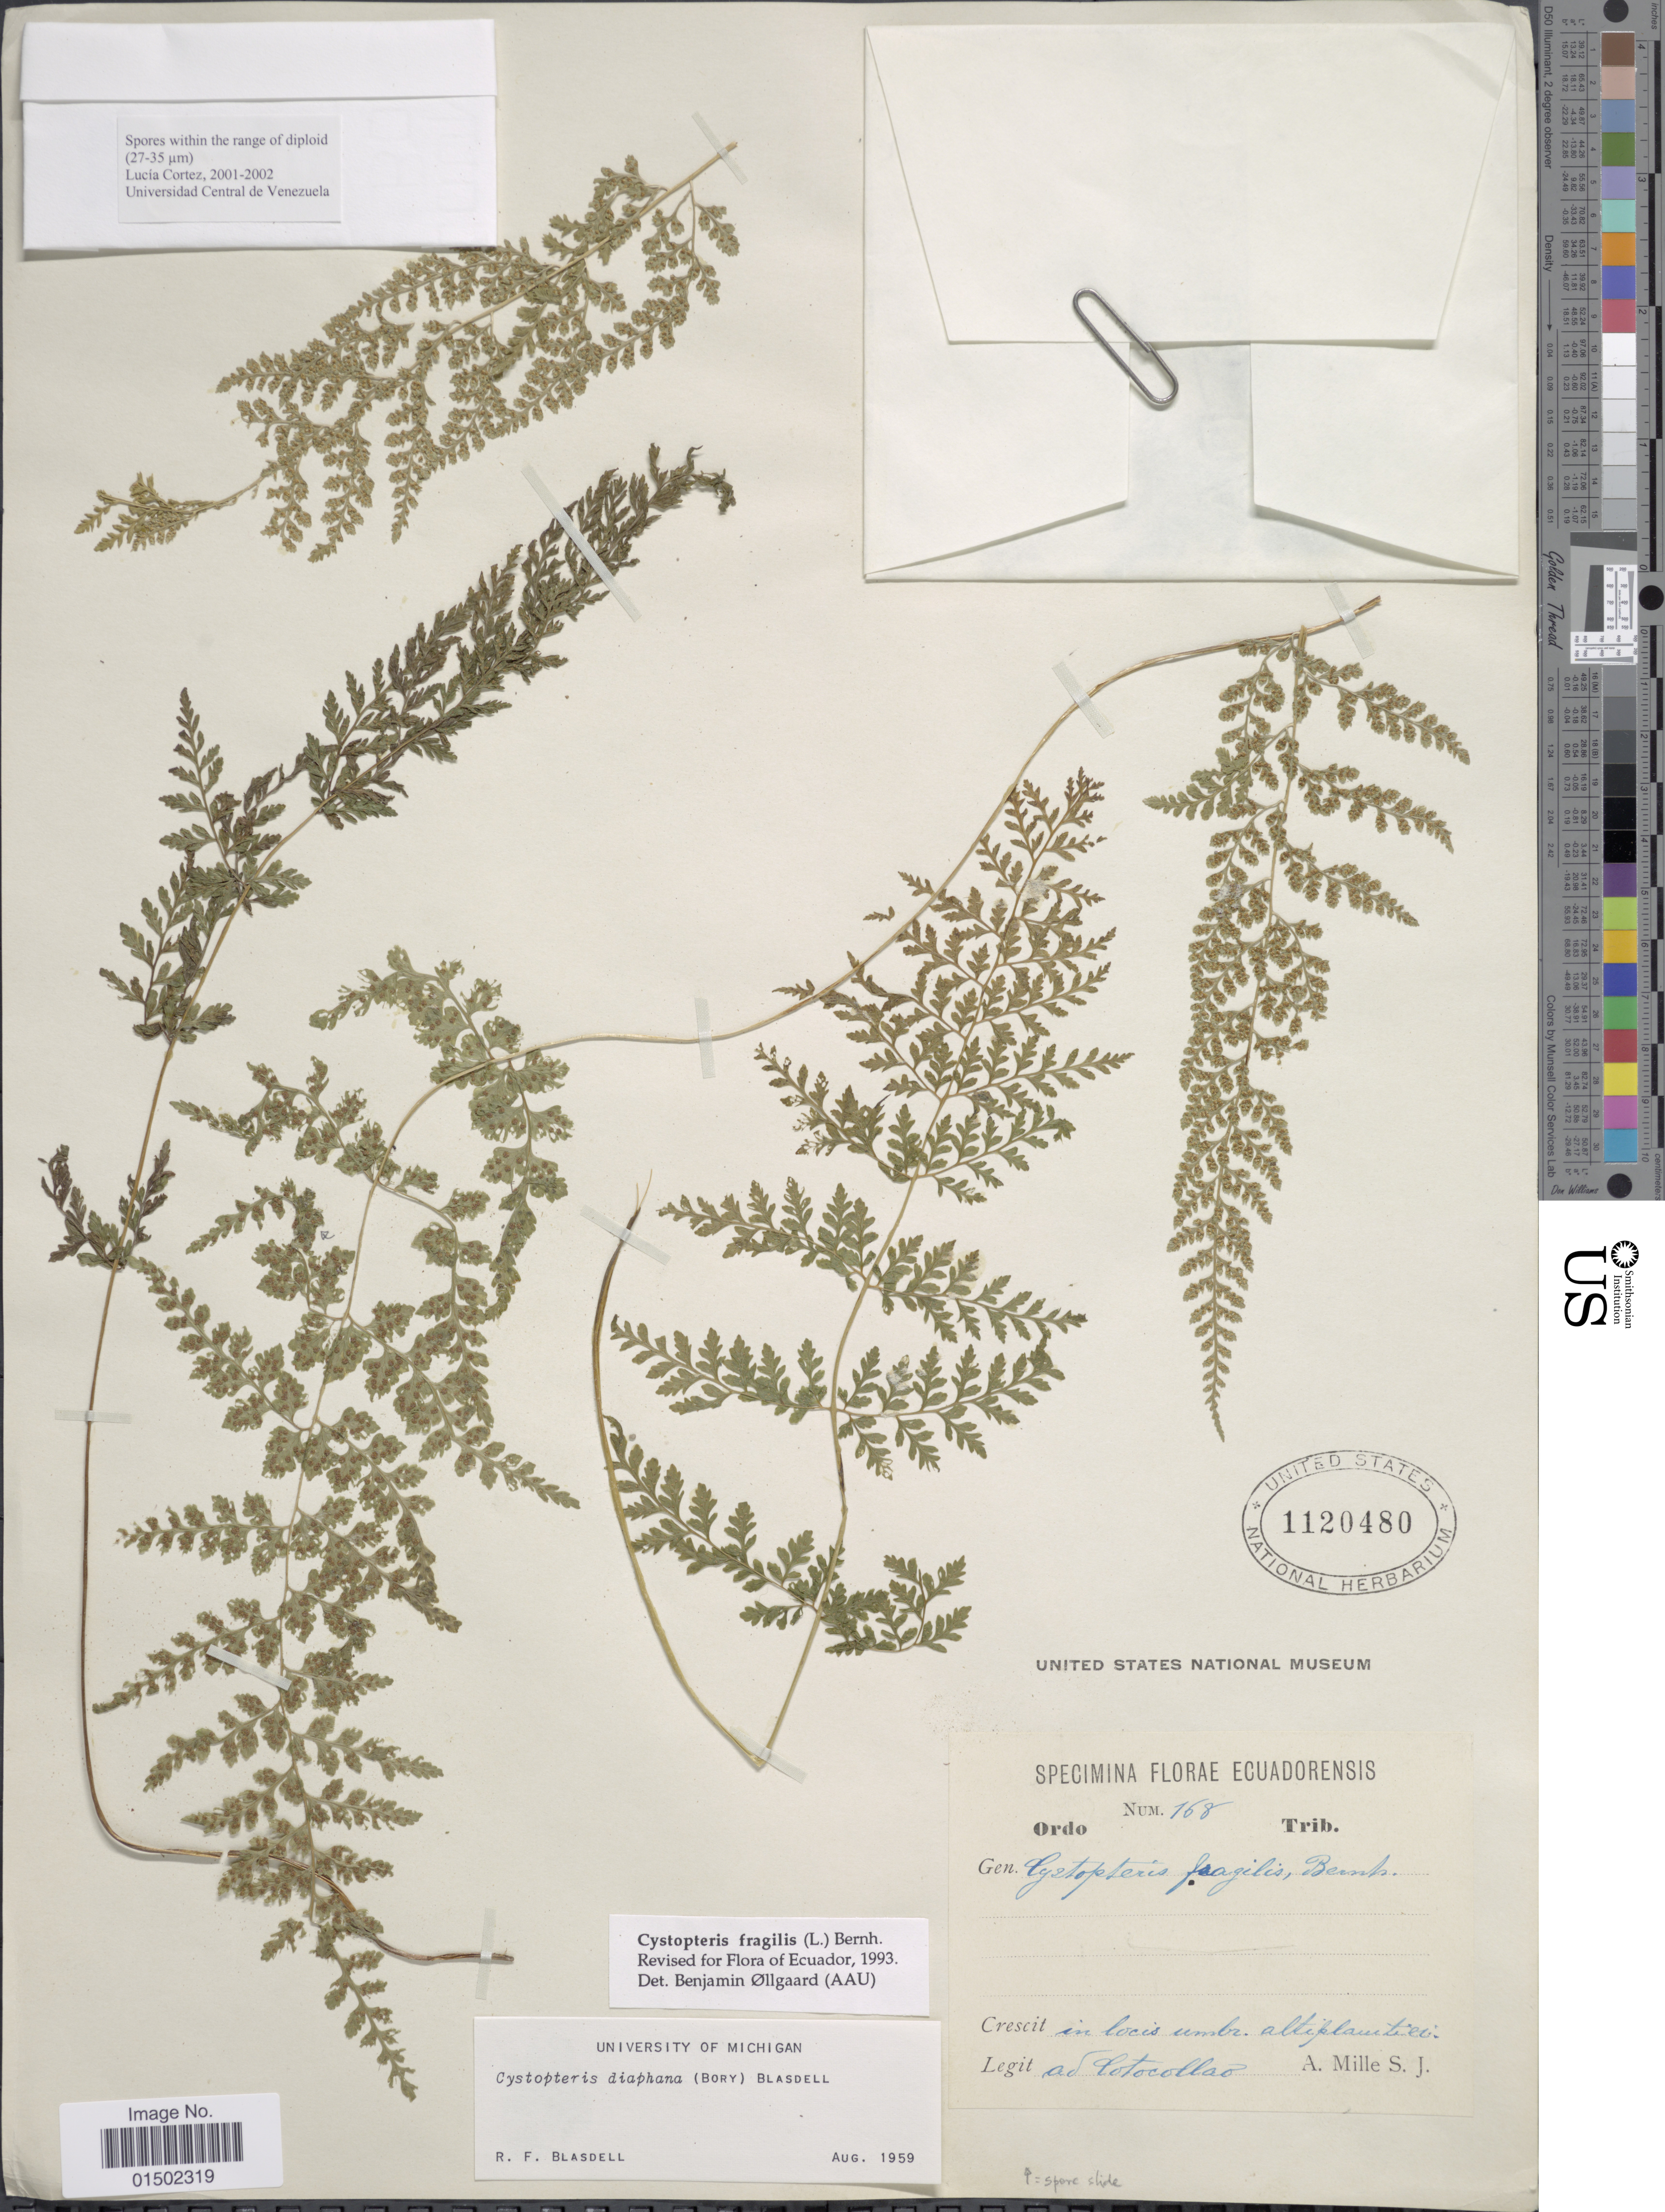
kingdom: Plantae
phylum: Tracheophyta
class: Polypodiopsida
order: Polypodiales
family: Cystopteridaceae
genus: Cystopteris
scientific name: Cystopteris fragilis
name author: (L.) Bernh.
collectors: A. Mille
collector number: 168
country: Ecuador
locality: In locis umbr. altiplanicie Cotocollao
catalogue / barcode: US 1120480